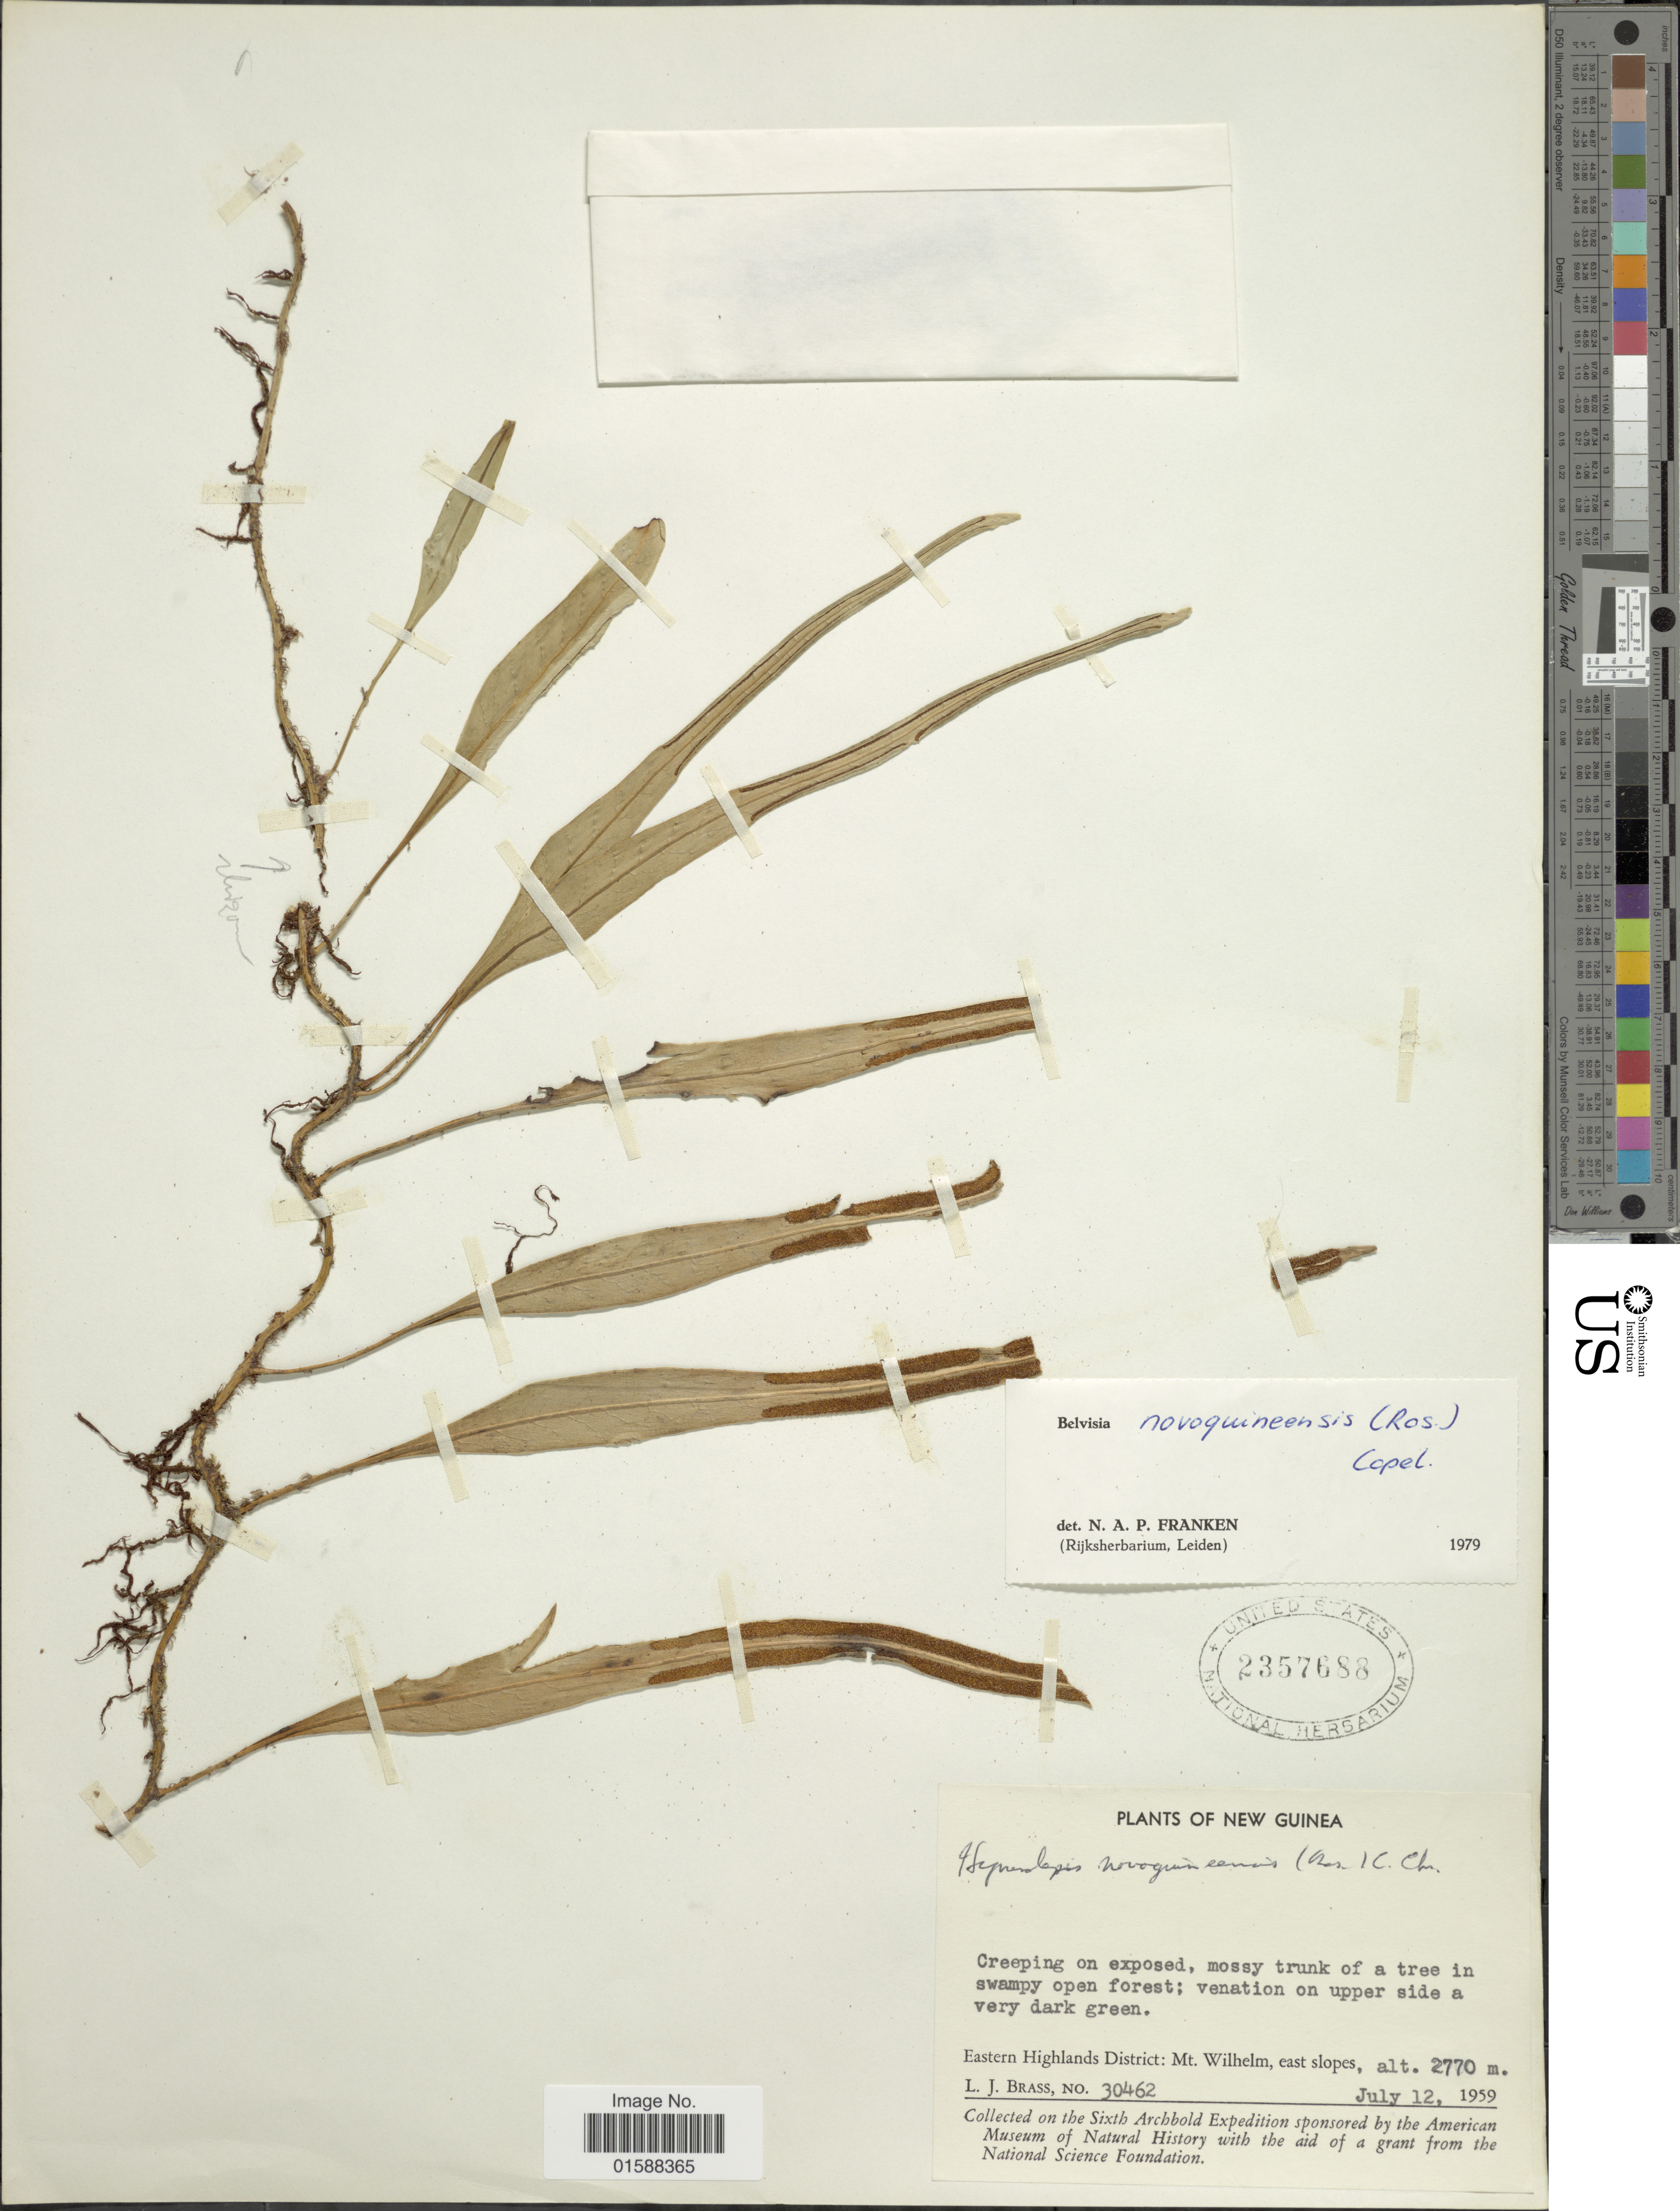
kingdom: Plantae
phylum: Tracheophyta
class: Polypodiopsida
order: Polypodiales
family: Polypodiaceae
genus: Lepisorus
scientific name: Lepisorus novoguineensis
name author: (Rosenst.) Li S. Wang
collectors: L. J. Brass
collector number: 30462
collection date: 1959-07-12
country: Papua New Guinea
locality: New Guinea. Eastern Highlands District: Mt. Wilhelm, east slopes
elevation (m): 2770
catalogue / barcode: US 2357688